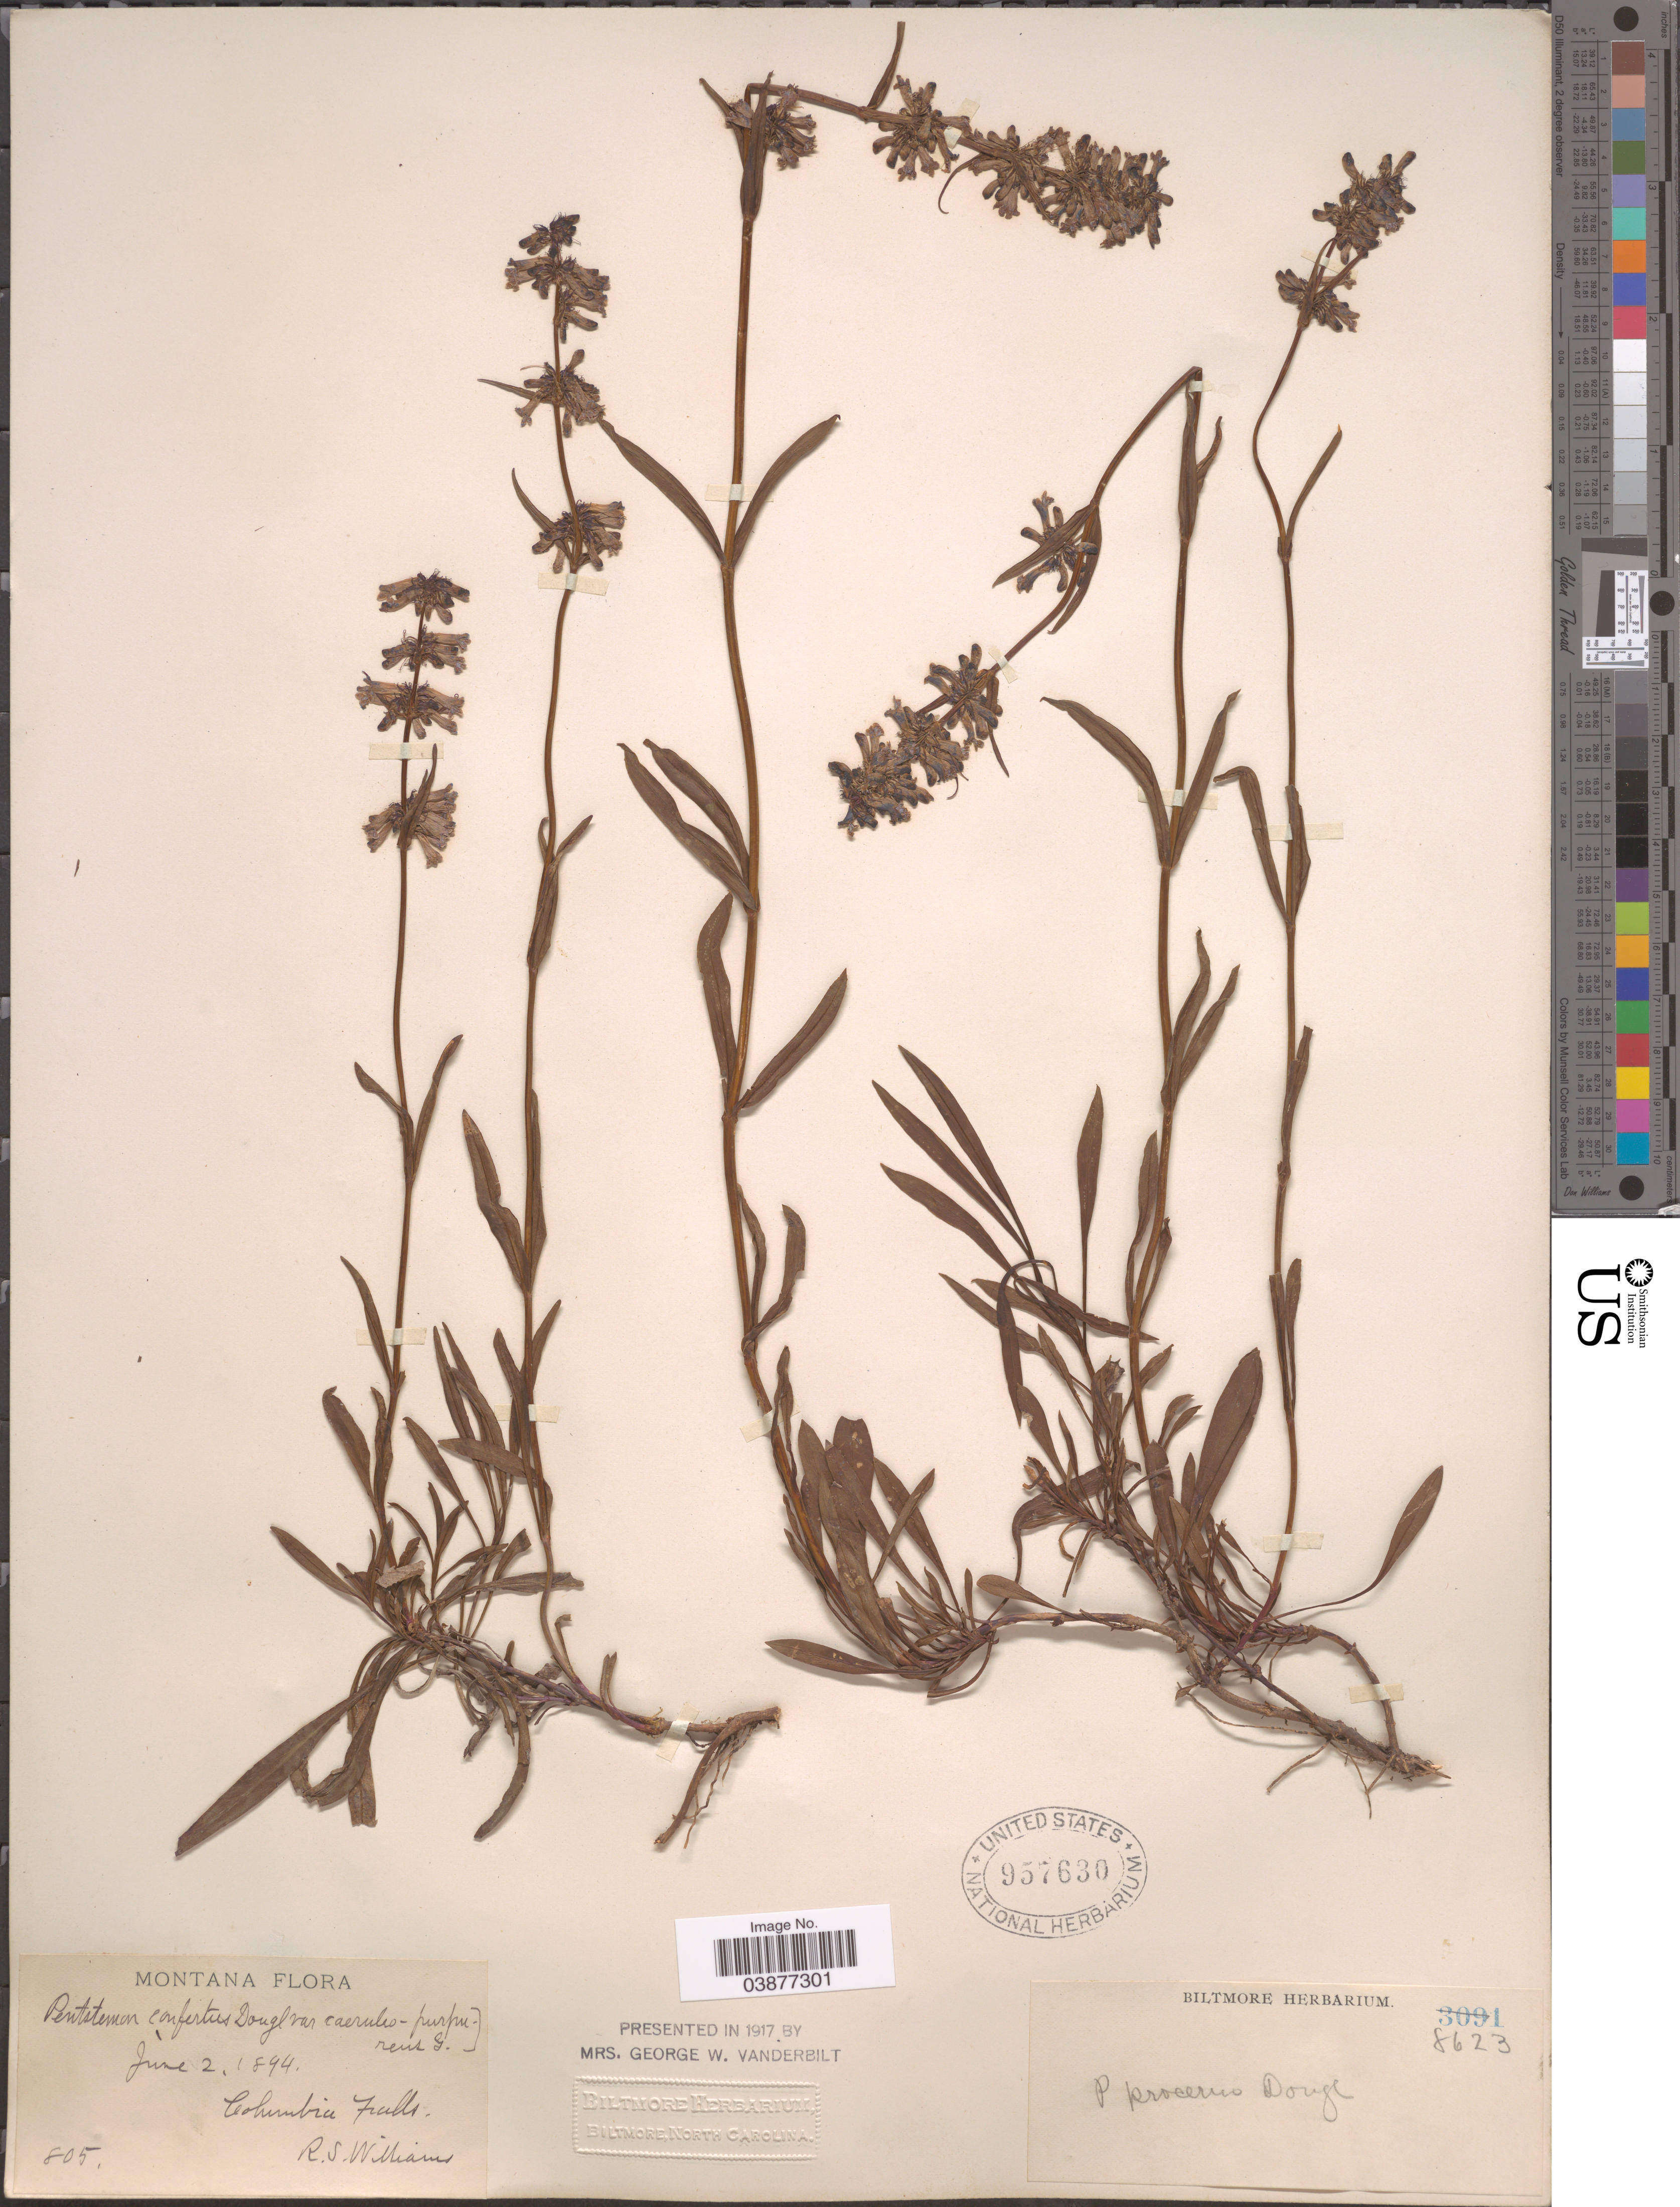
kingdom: Plantae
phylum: Tracheophyta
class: Magnoliopsida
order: Lamiales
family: Plantaginaceae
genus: Penstemon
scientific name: Penstemon procerus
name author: Douglas ex Graham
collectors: R. S. Williams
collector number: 805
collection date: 1894-06-02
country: United States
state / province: Montana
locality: Columbia Falls.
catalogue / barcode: US 957630